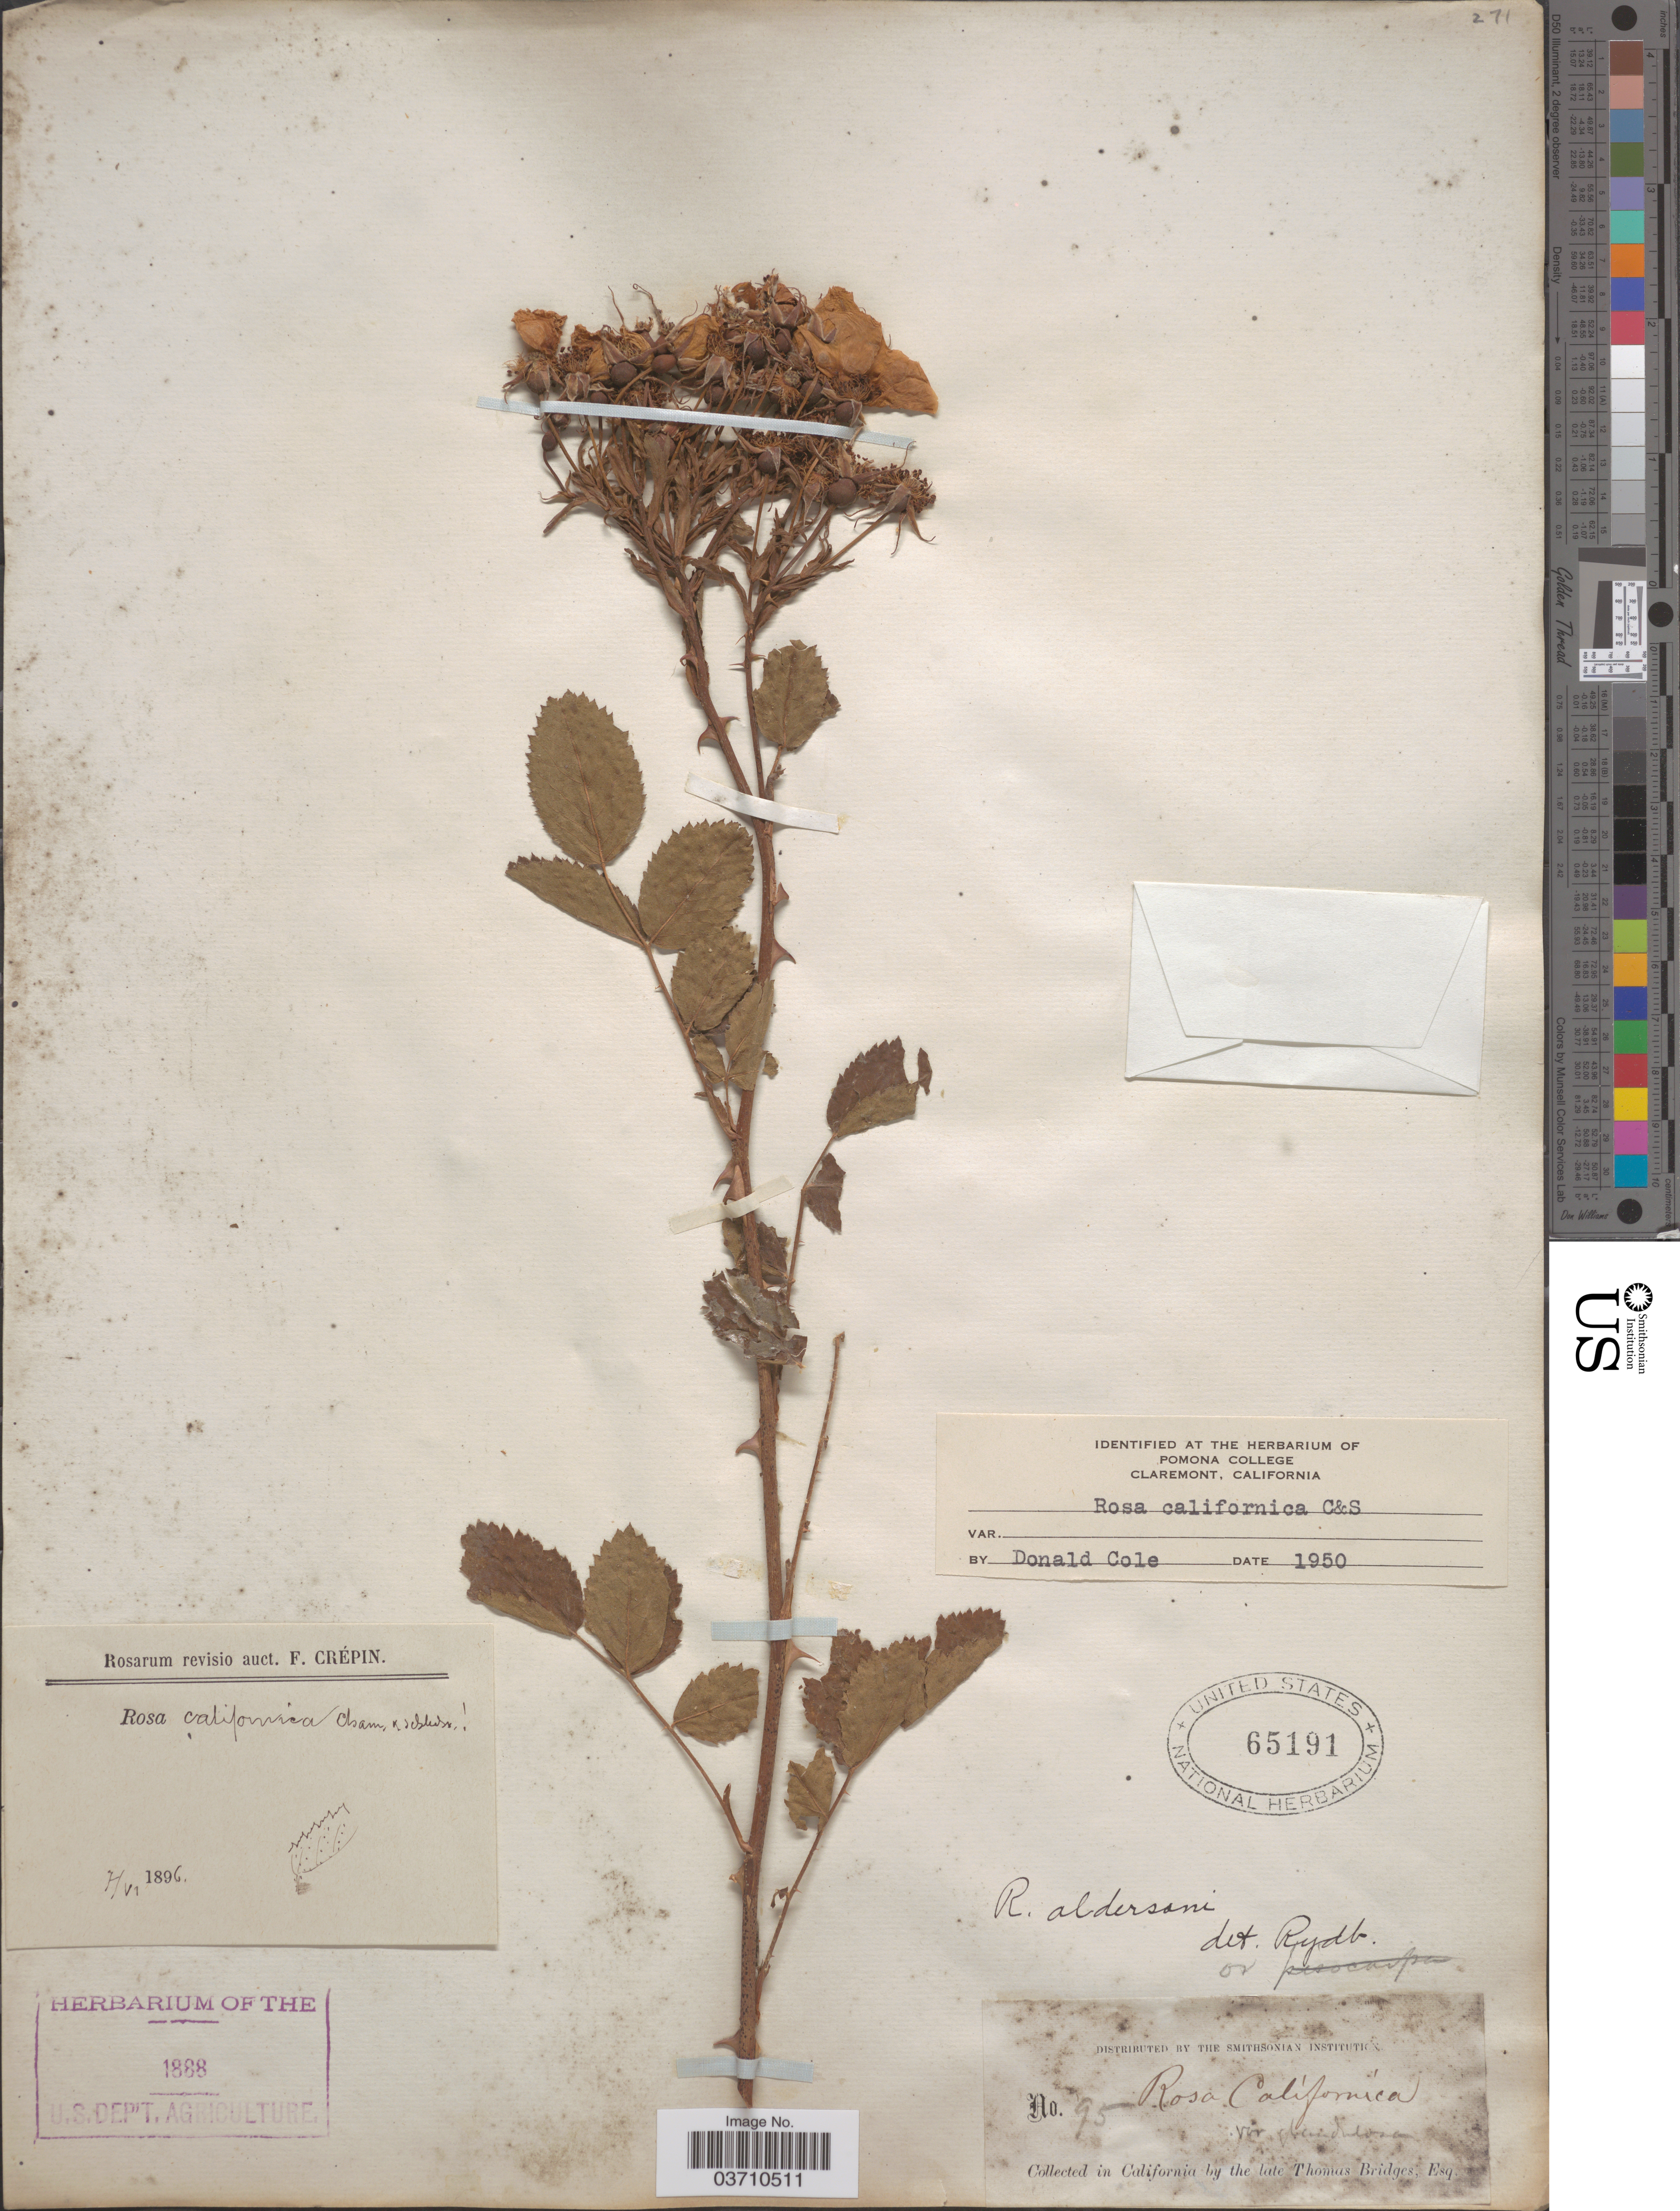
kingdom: Plantae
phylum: Tracheophyta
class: Magnoliopsida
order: Rosales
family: Rosaceae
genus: Rosa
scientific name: Rosa californica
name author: Cham. & Schltdl.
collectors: T. Bridges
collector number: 95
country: United States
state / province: California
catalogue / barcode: US 65191